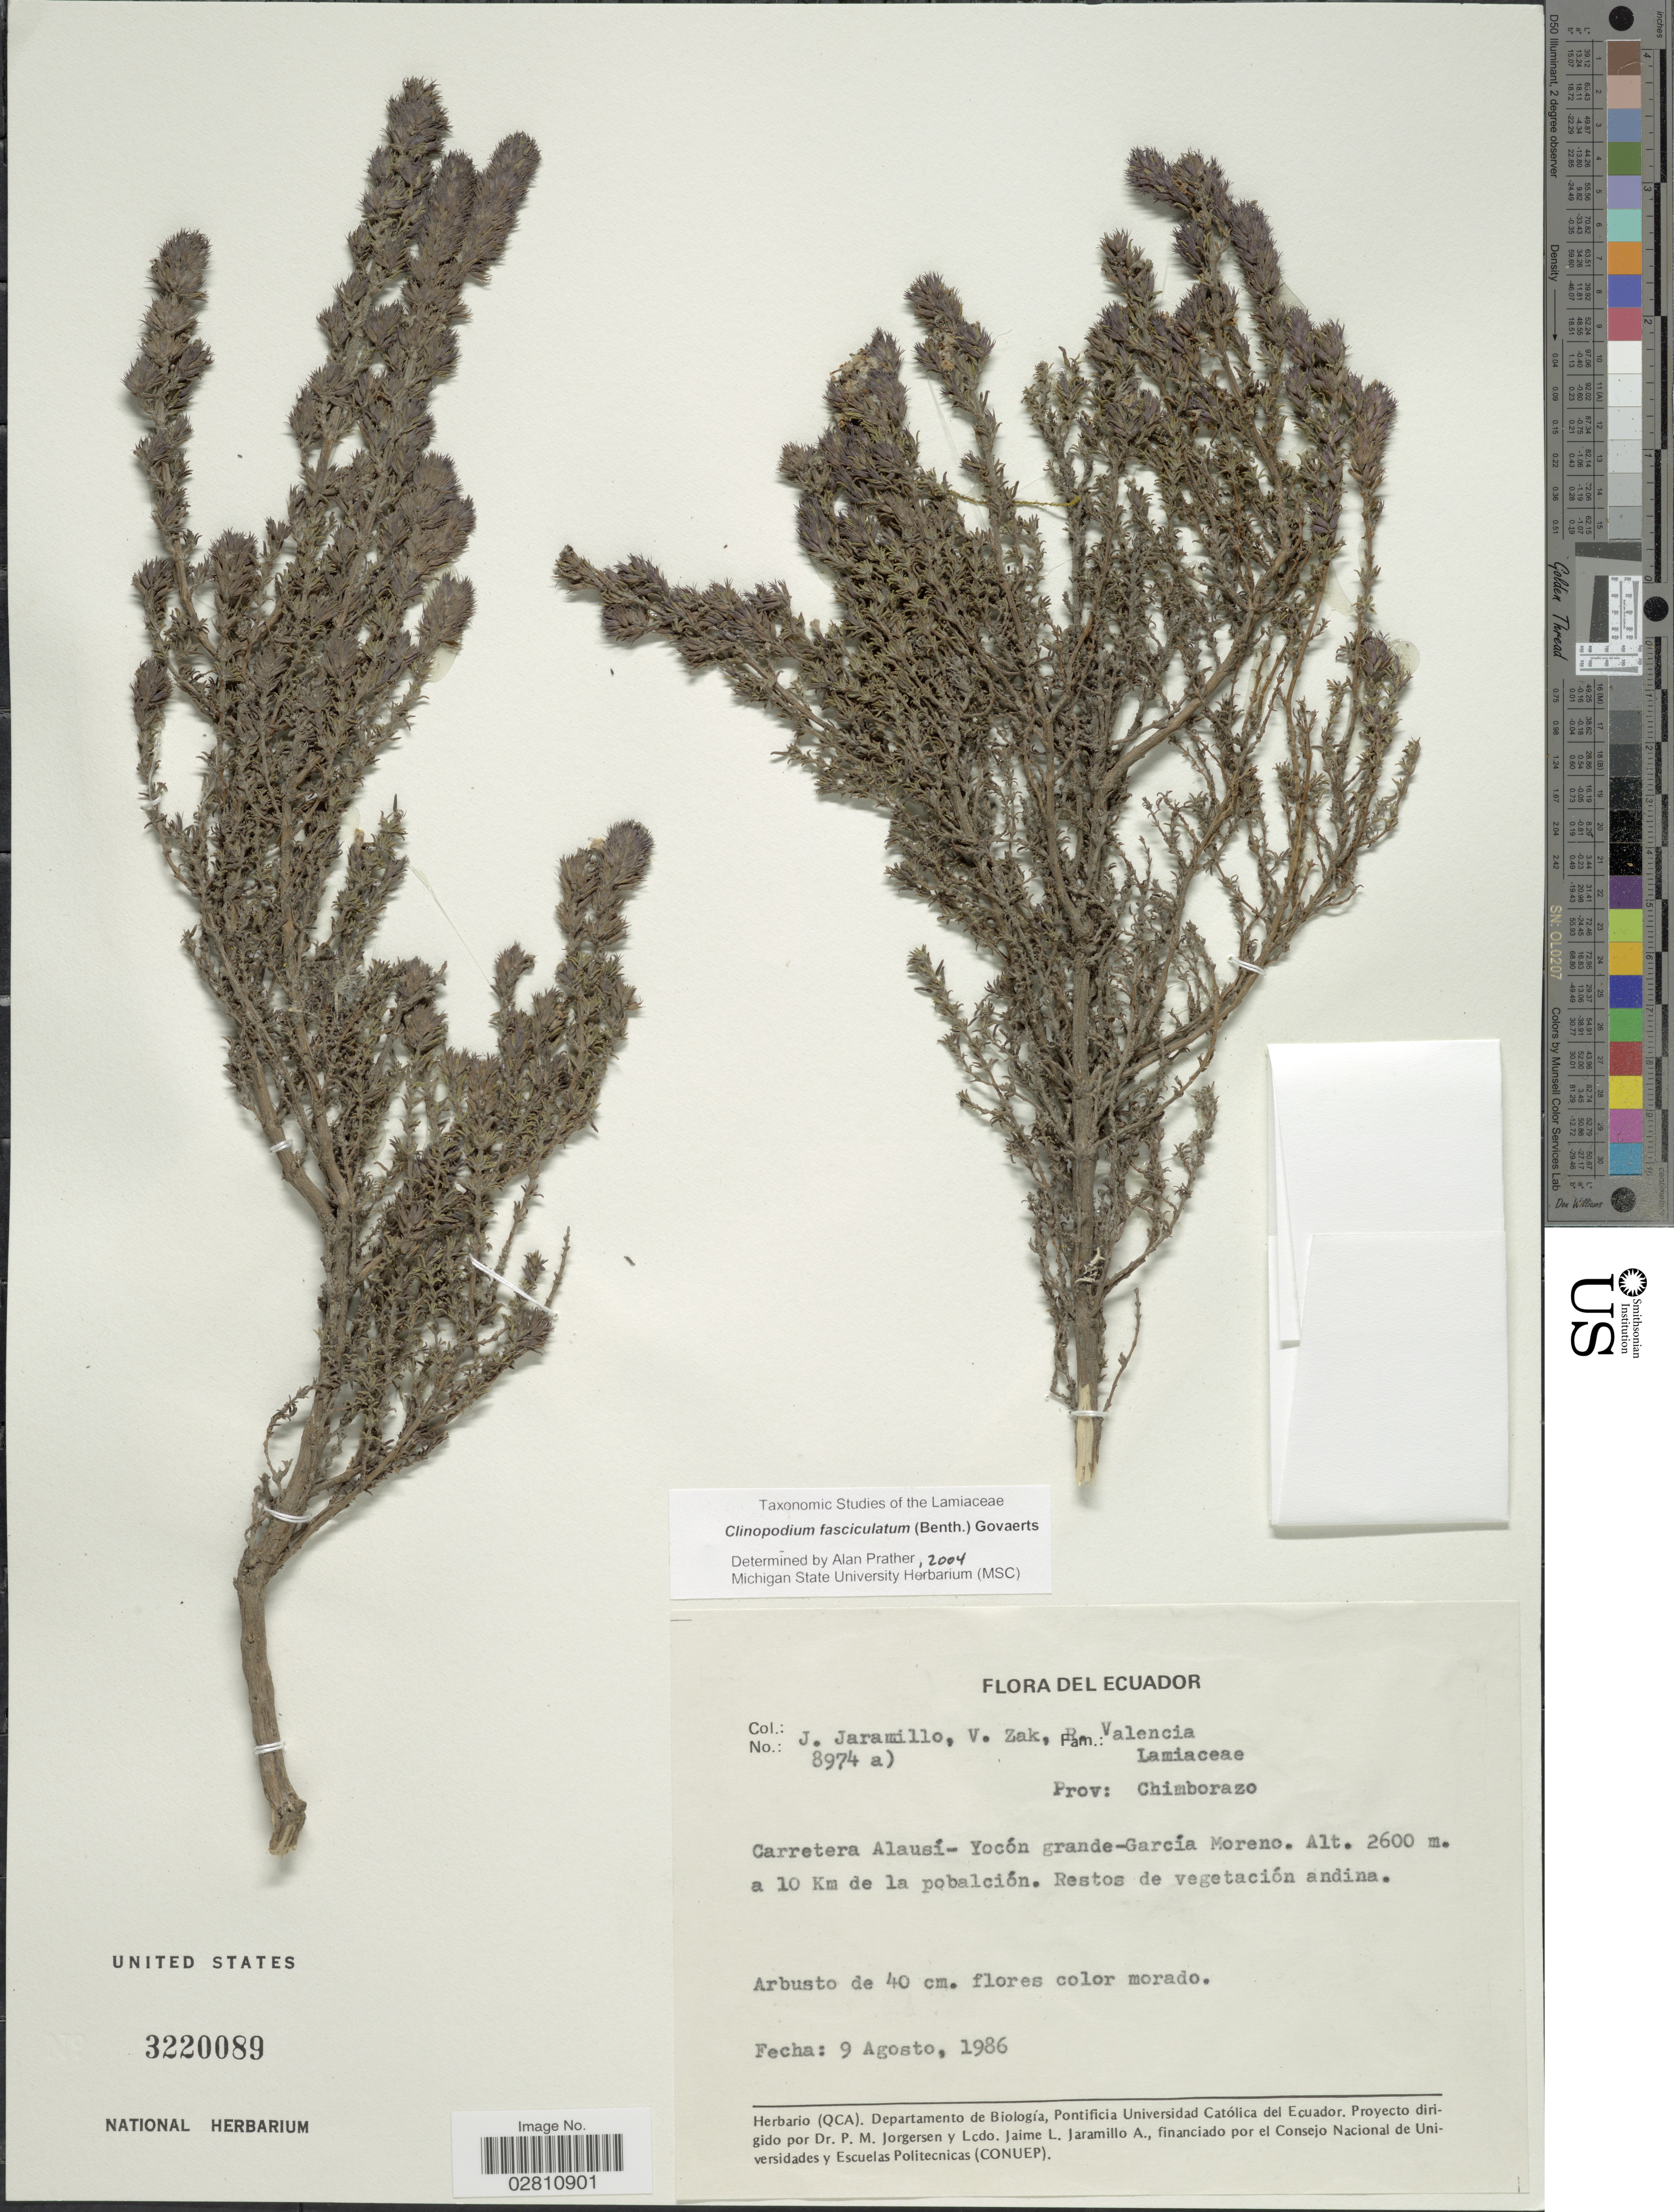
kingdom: Plantae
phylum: Tracheophyta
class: Magnoliopsida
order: Lamiales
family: Lamiaceae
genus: Clinopodium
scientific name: Clinopodium fasciculatum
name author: (Benth.) Govaerts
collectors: J. Jaramillo, V. Zak & R. Valencia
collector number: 8974a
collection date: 1986-08-09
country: Ecuador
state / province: Chimborazo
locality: Prov: Chimborazo, Carretera Alausí - Yocón grande-Garcia Moreno, a 10 Km de la población.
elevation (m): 2600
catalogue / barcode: US 3220089